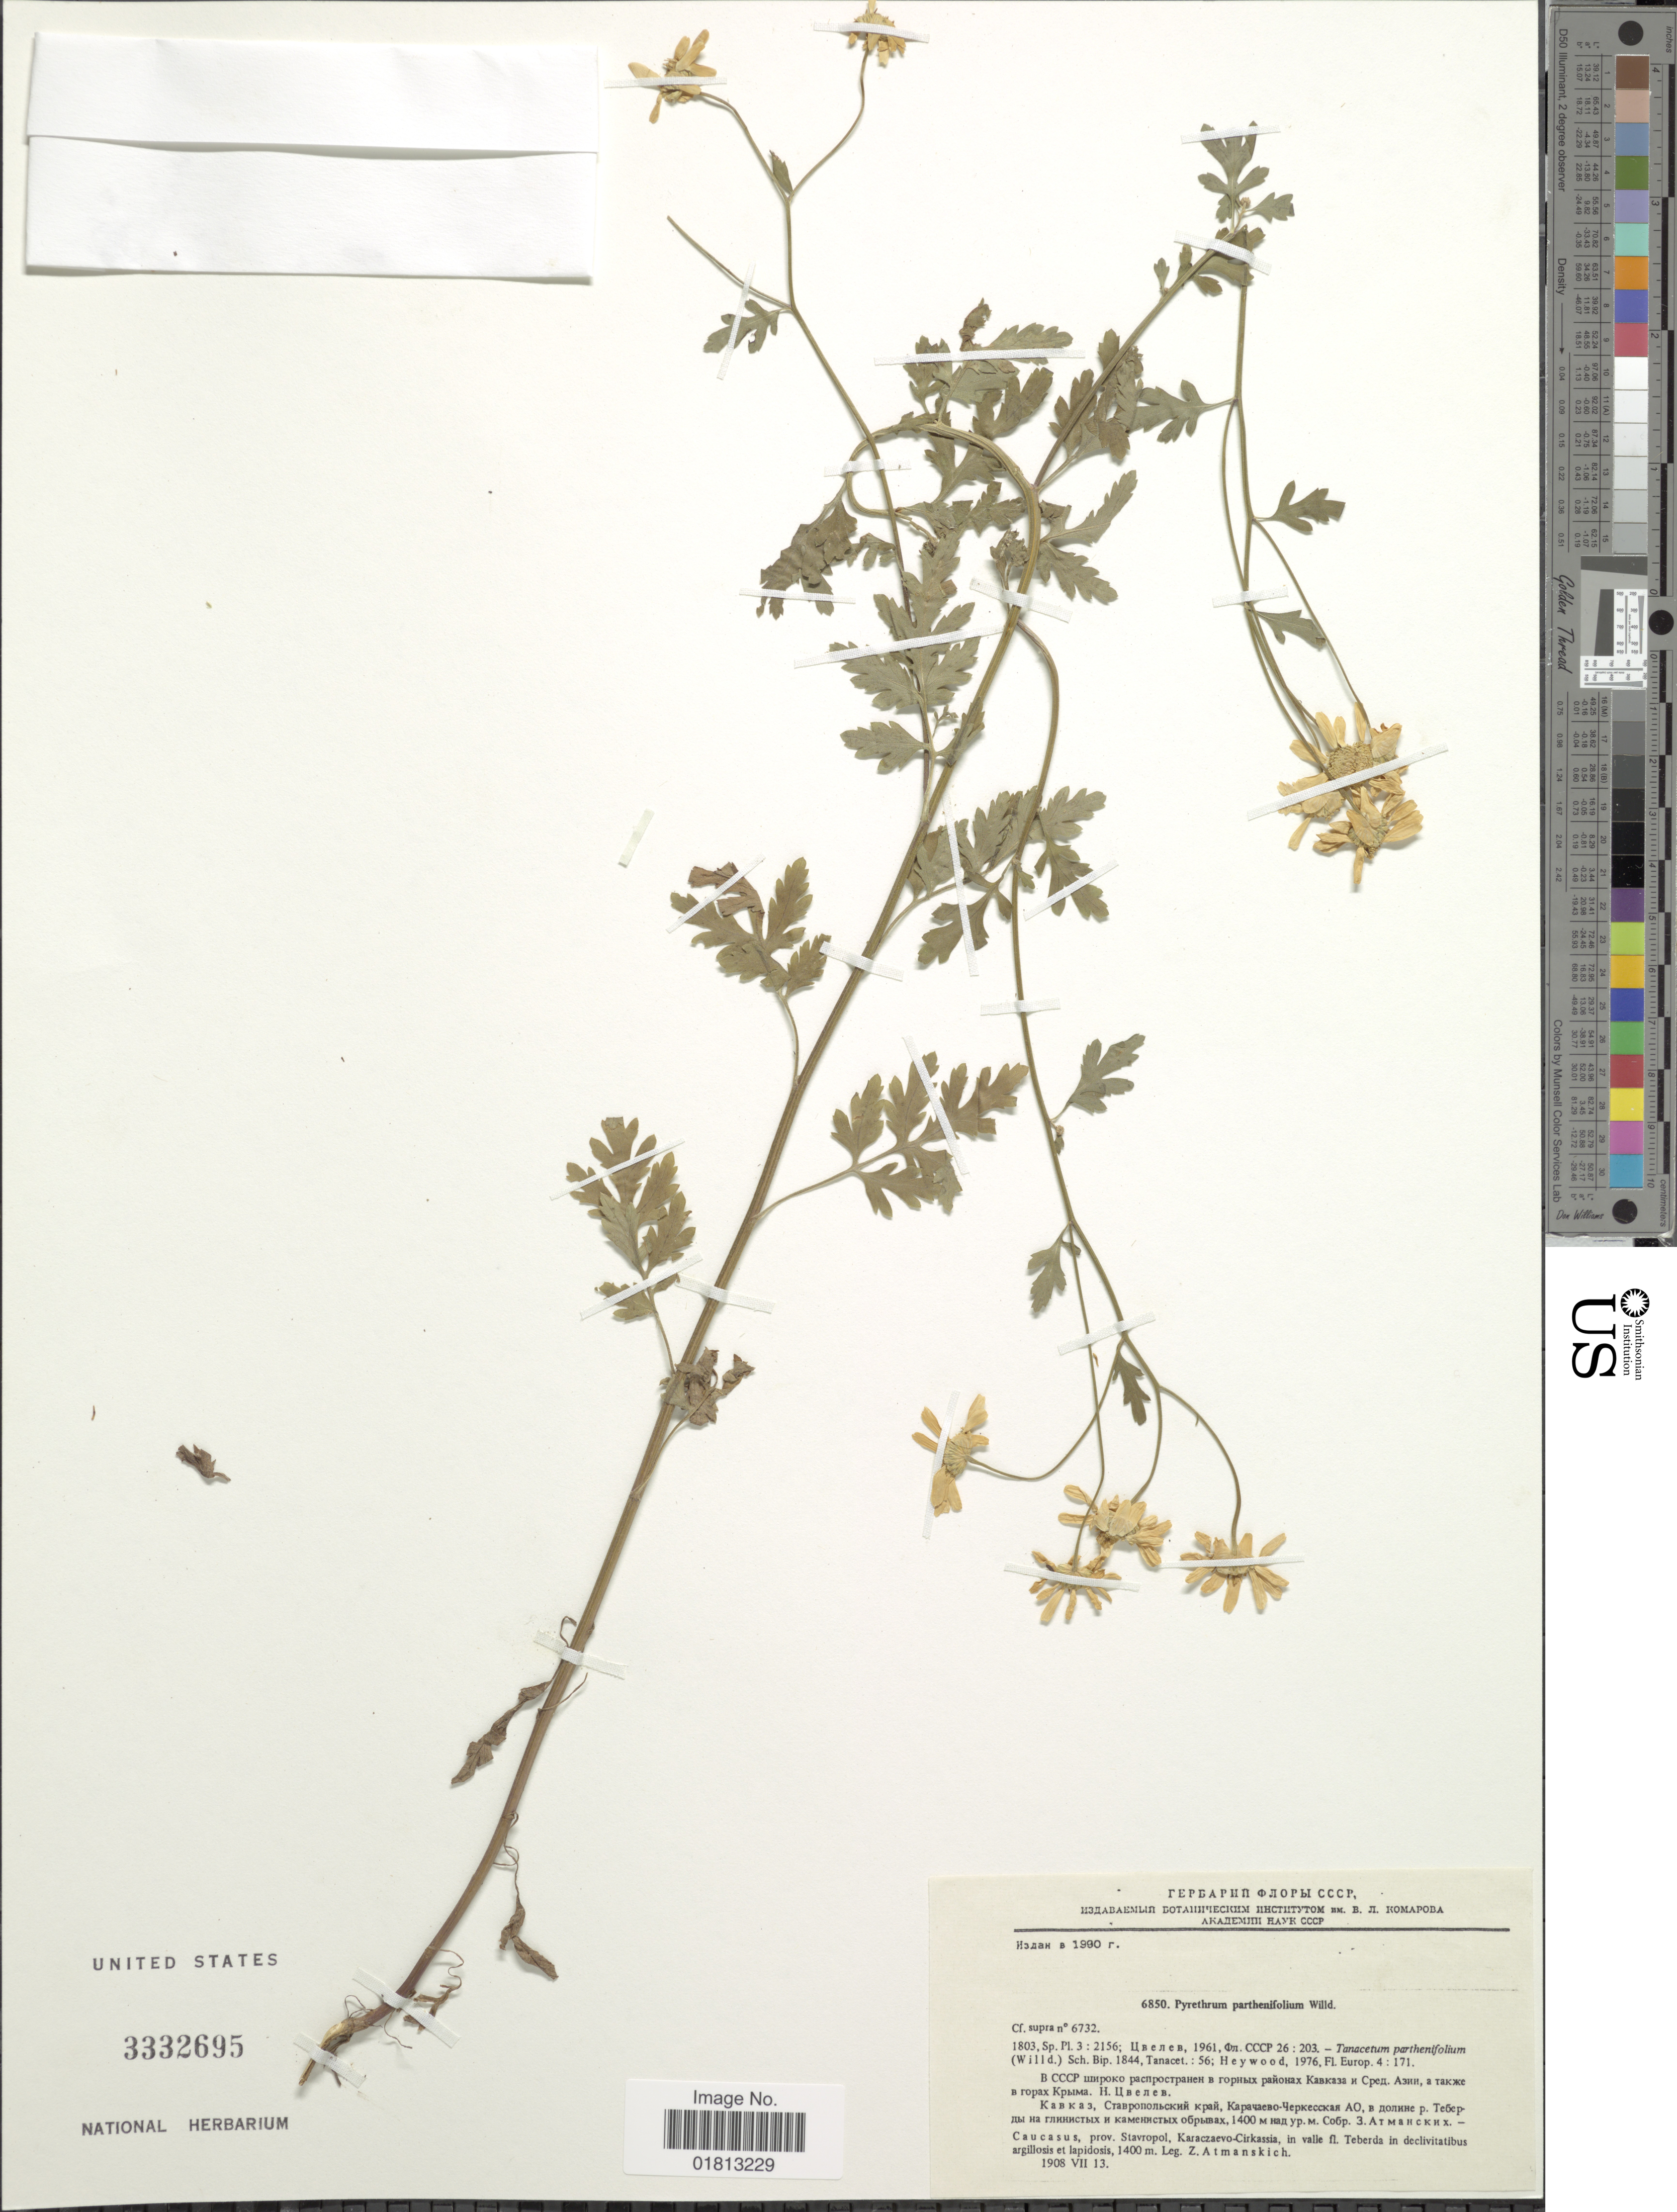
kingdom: Plantae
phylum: Tracheophyta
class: Magnoliopsida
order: Asterales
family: Asteraceae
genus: Tanacetum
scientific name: Tanacetum partheniifolium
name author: (Willd.) Sch. Bip.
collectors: Z. Atmanskich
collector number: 6850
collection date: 1908-07-13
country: Russian Federation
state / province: Stavropol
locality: Caucasus, prov. Stavropol, Karaczaevo-Cirkassia, in valle fl. Teberda in declivitatibus argillosis et lapidosis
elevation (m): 1400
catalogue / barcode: US 3332695